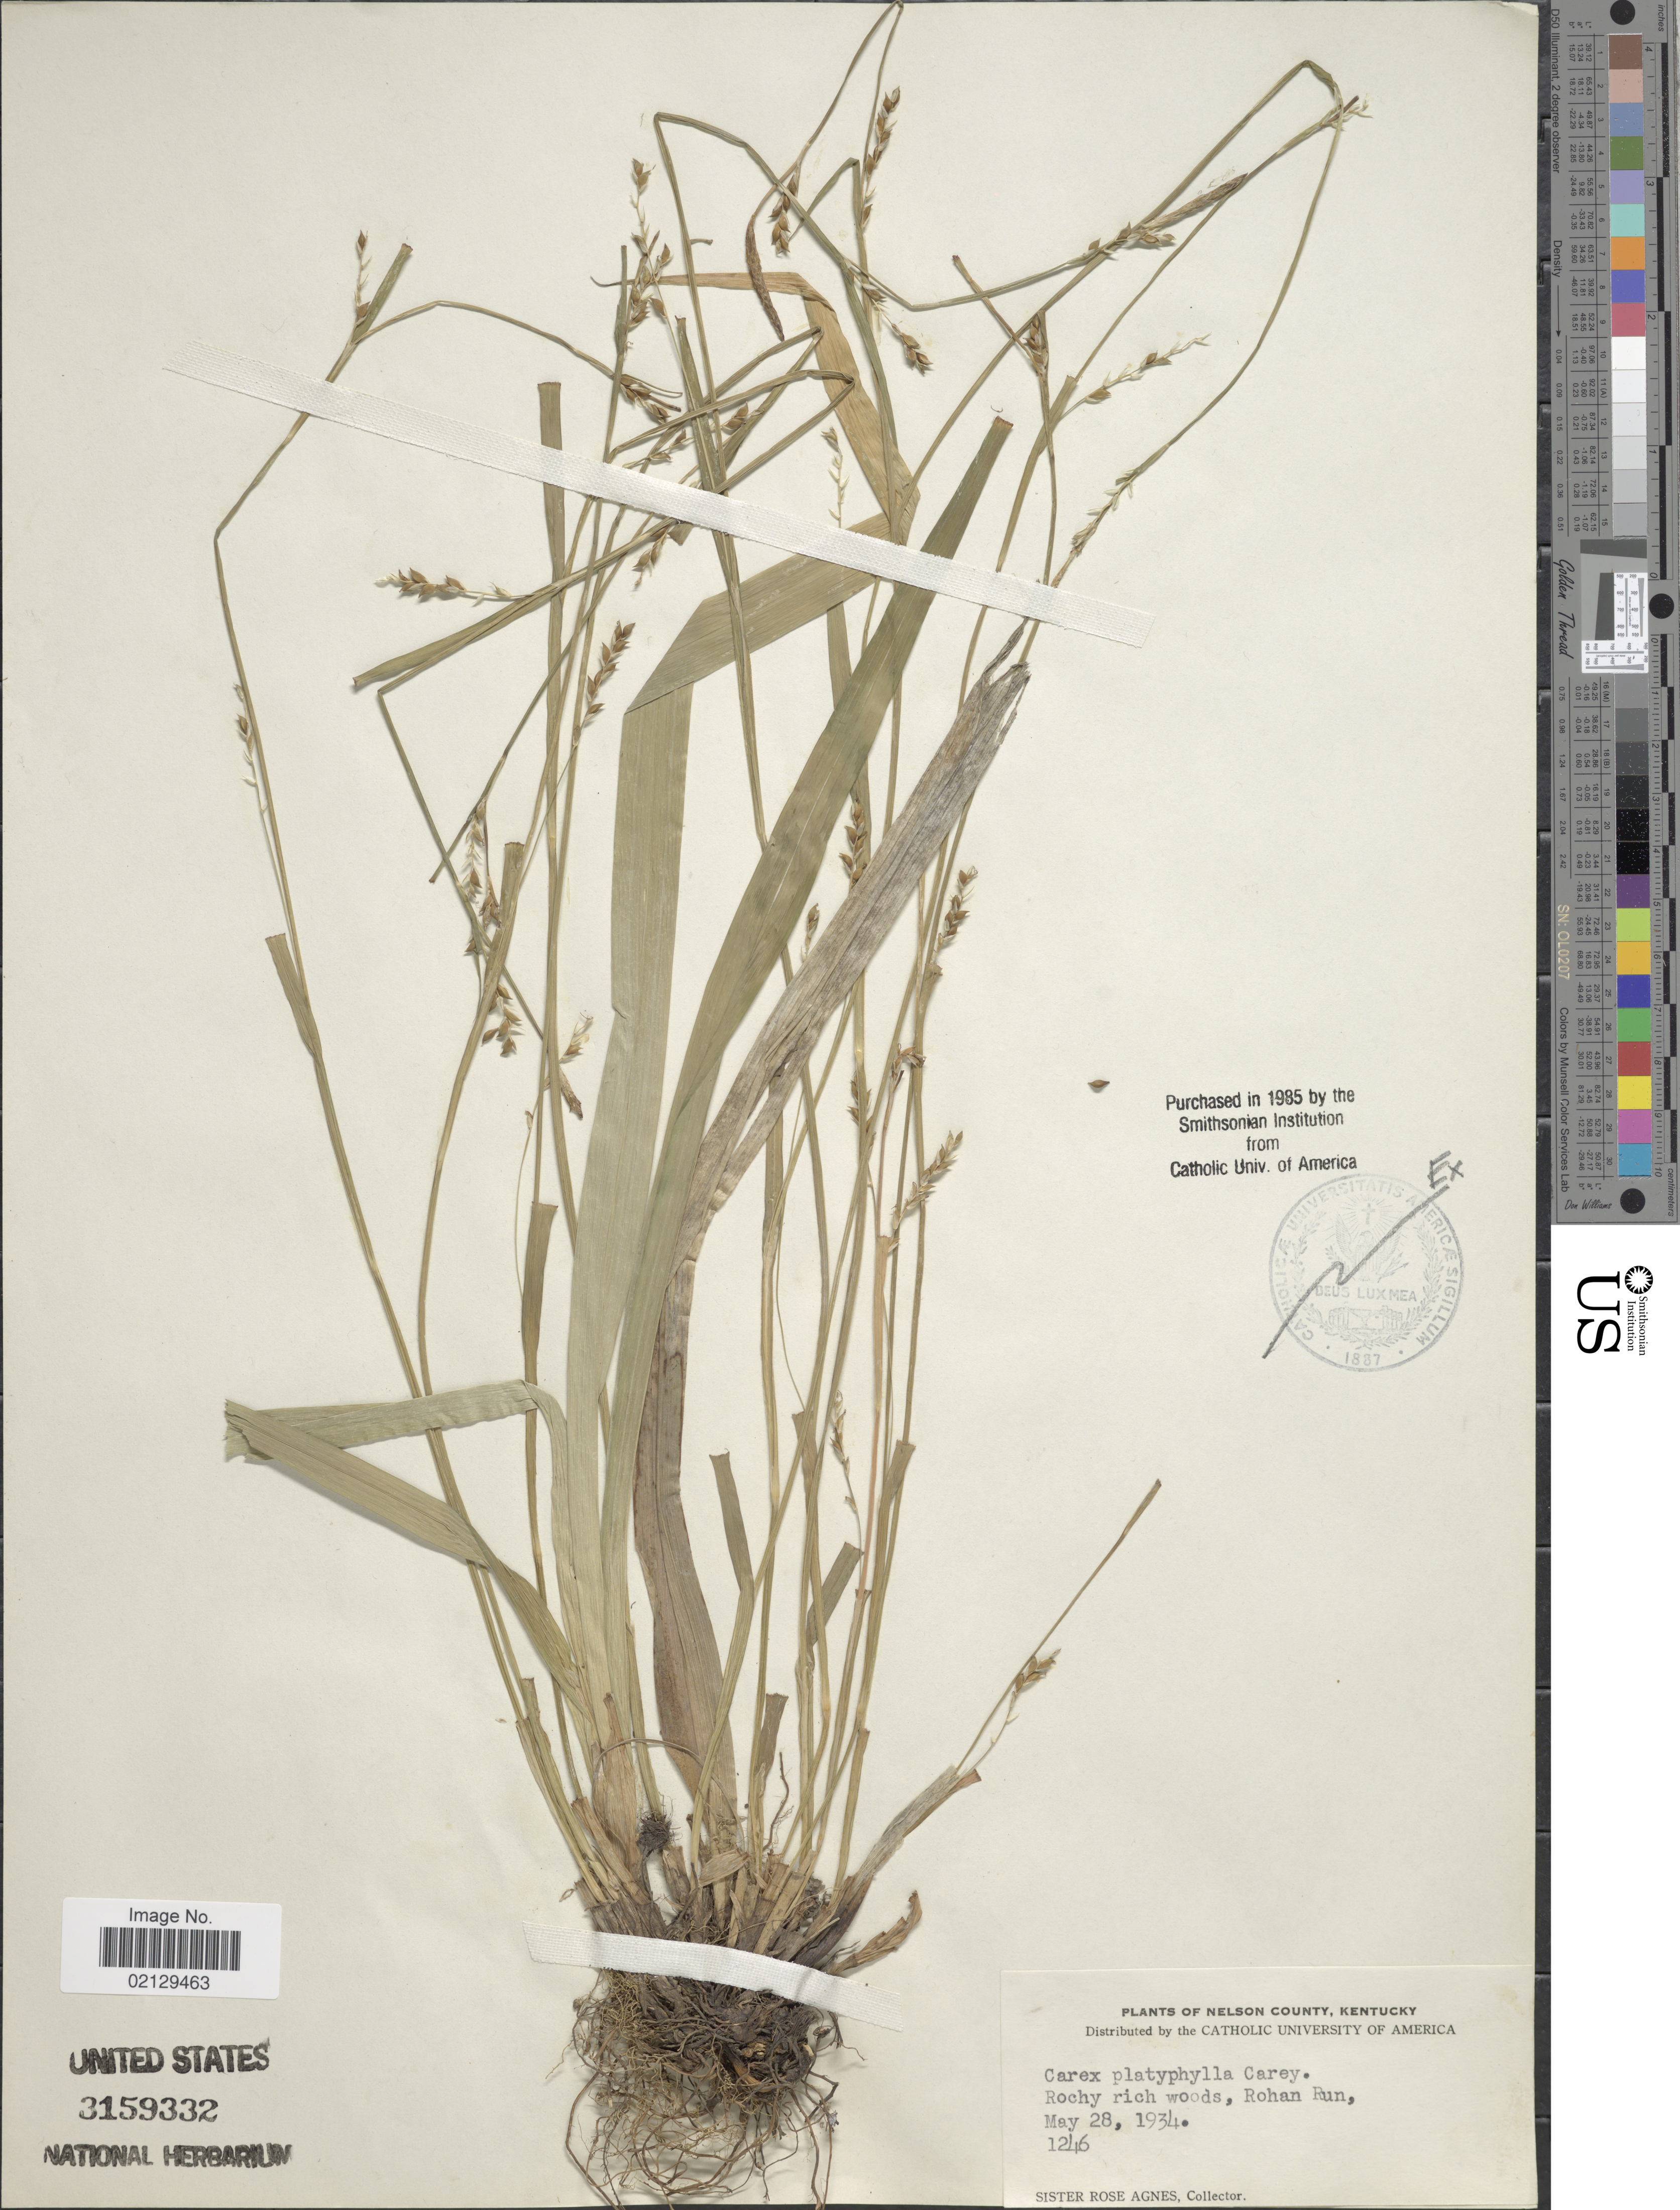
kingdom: Plantae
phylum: Tracheophyta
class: Liliopsida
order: Poales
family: Cyperaceae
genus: Carex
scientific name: Carex platyphylla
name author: J. Carey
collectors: Sister Rose Agnes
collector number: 1246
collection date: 1934-05-28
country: United States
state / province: Kentucky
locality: Nelson County, Rohan Run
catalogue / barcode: US 3159332